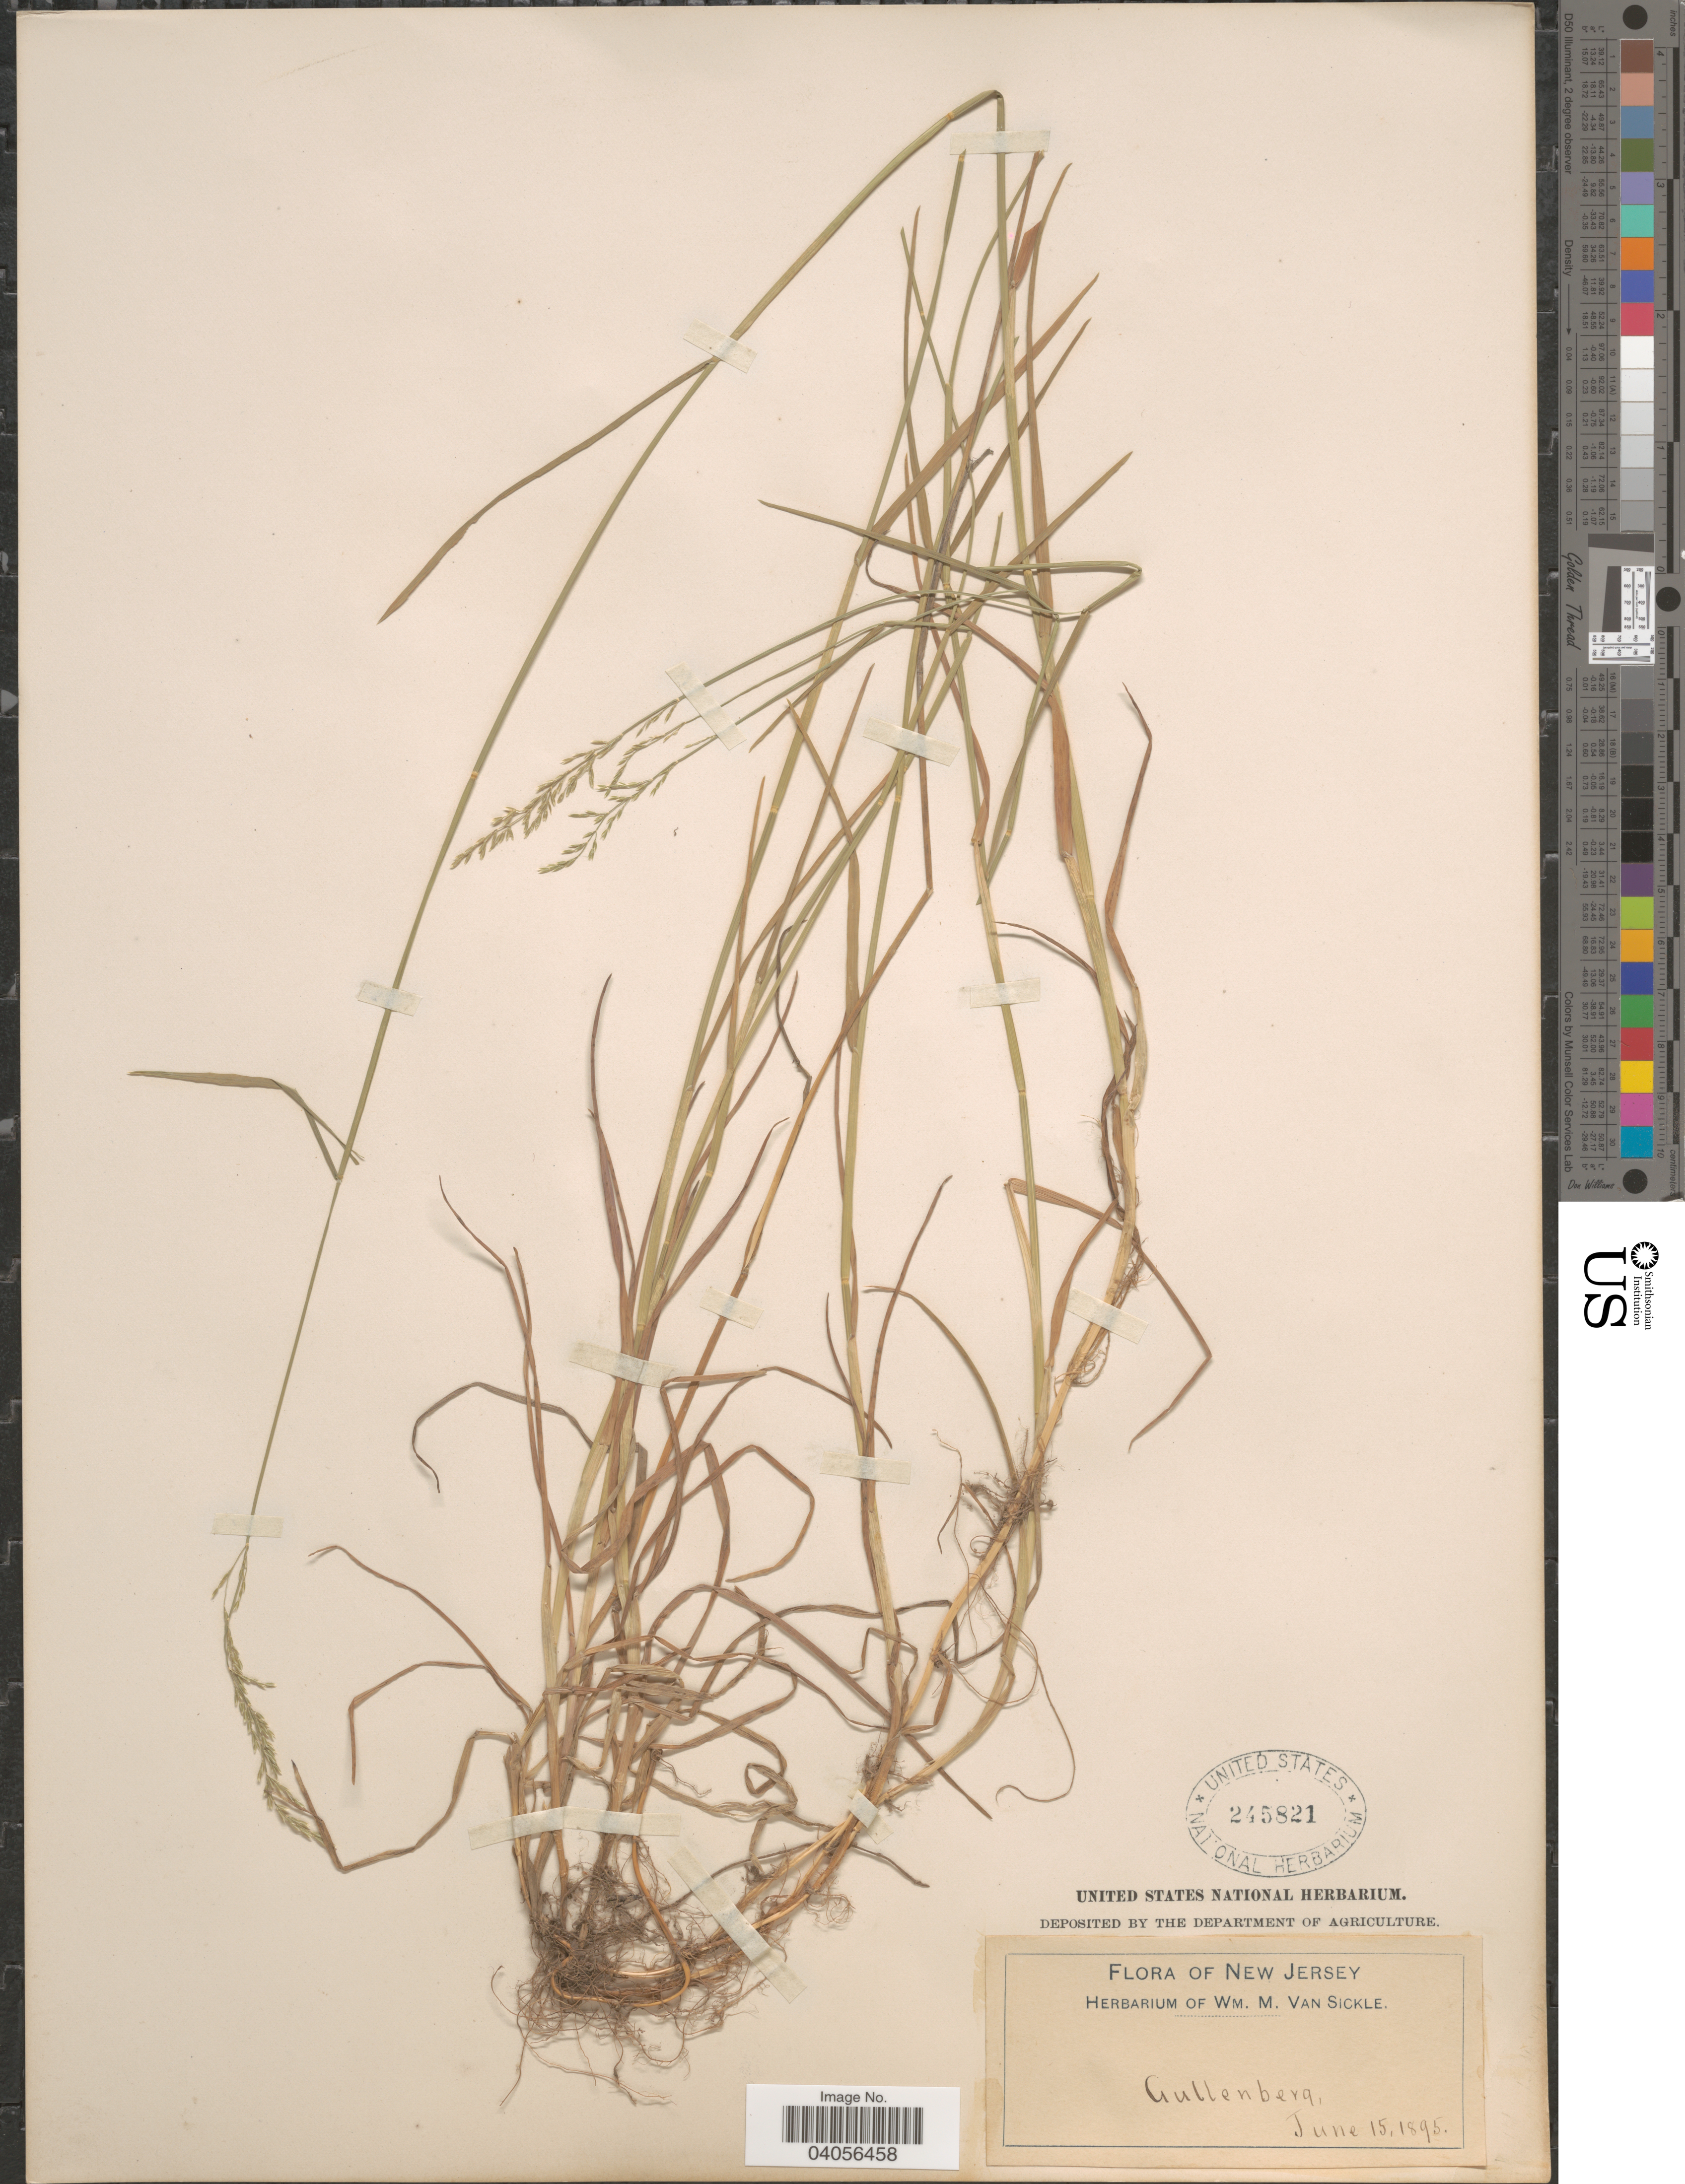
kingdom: Plantae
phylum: Tracheophyta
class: Liliopsida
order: Poales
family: Poaceae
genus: Poa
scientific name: Poa compressa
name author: L.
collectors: W. M. Van Sickle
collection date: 1895-06-15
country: United States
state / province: New Jersey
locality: Guttenberg.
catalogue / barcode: US 245821